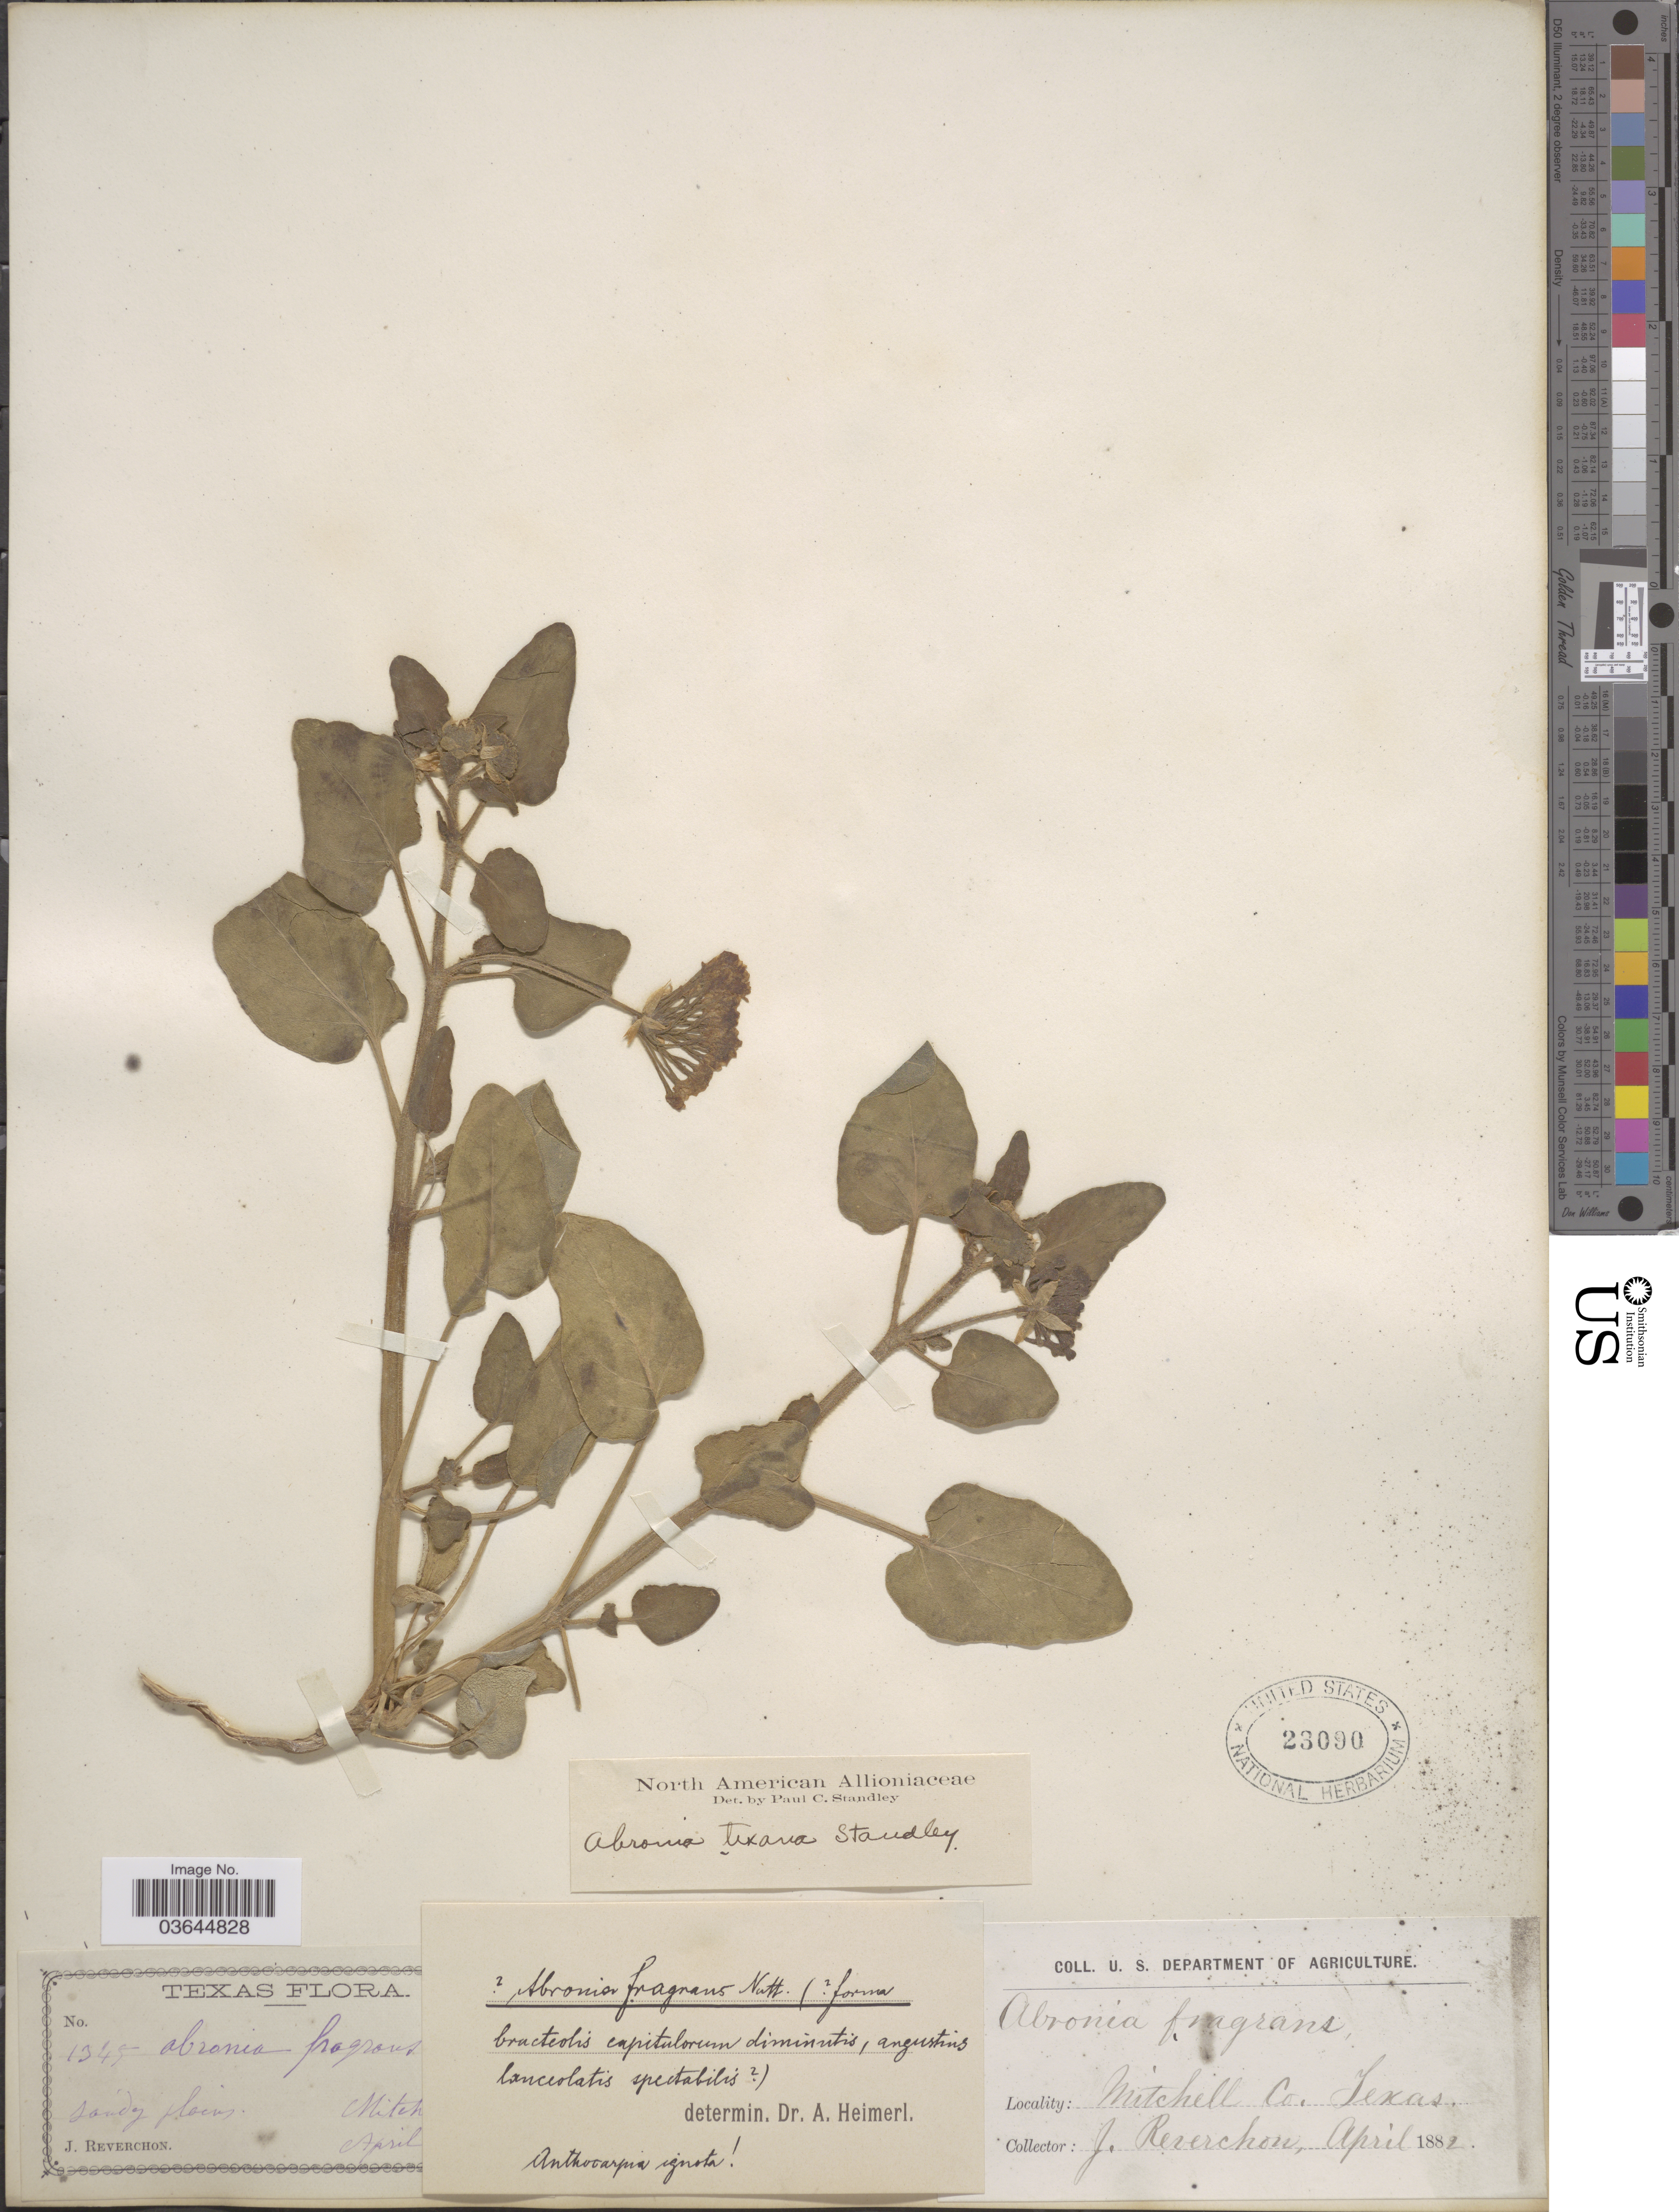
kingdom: Plantae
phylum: Tracheophyta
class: Magnoliopsida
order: Caryophyllales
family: Nyctaginaceae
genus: Abronia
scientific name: Abronia texana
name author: Standl.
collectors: J. Reverchon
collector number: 1345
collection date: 1882-04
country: United States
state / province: Texas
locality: Mitchell Co.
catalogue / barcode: US 23090